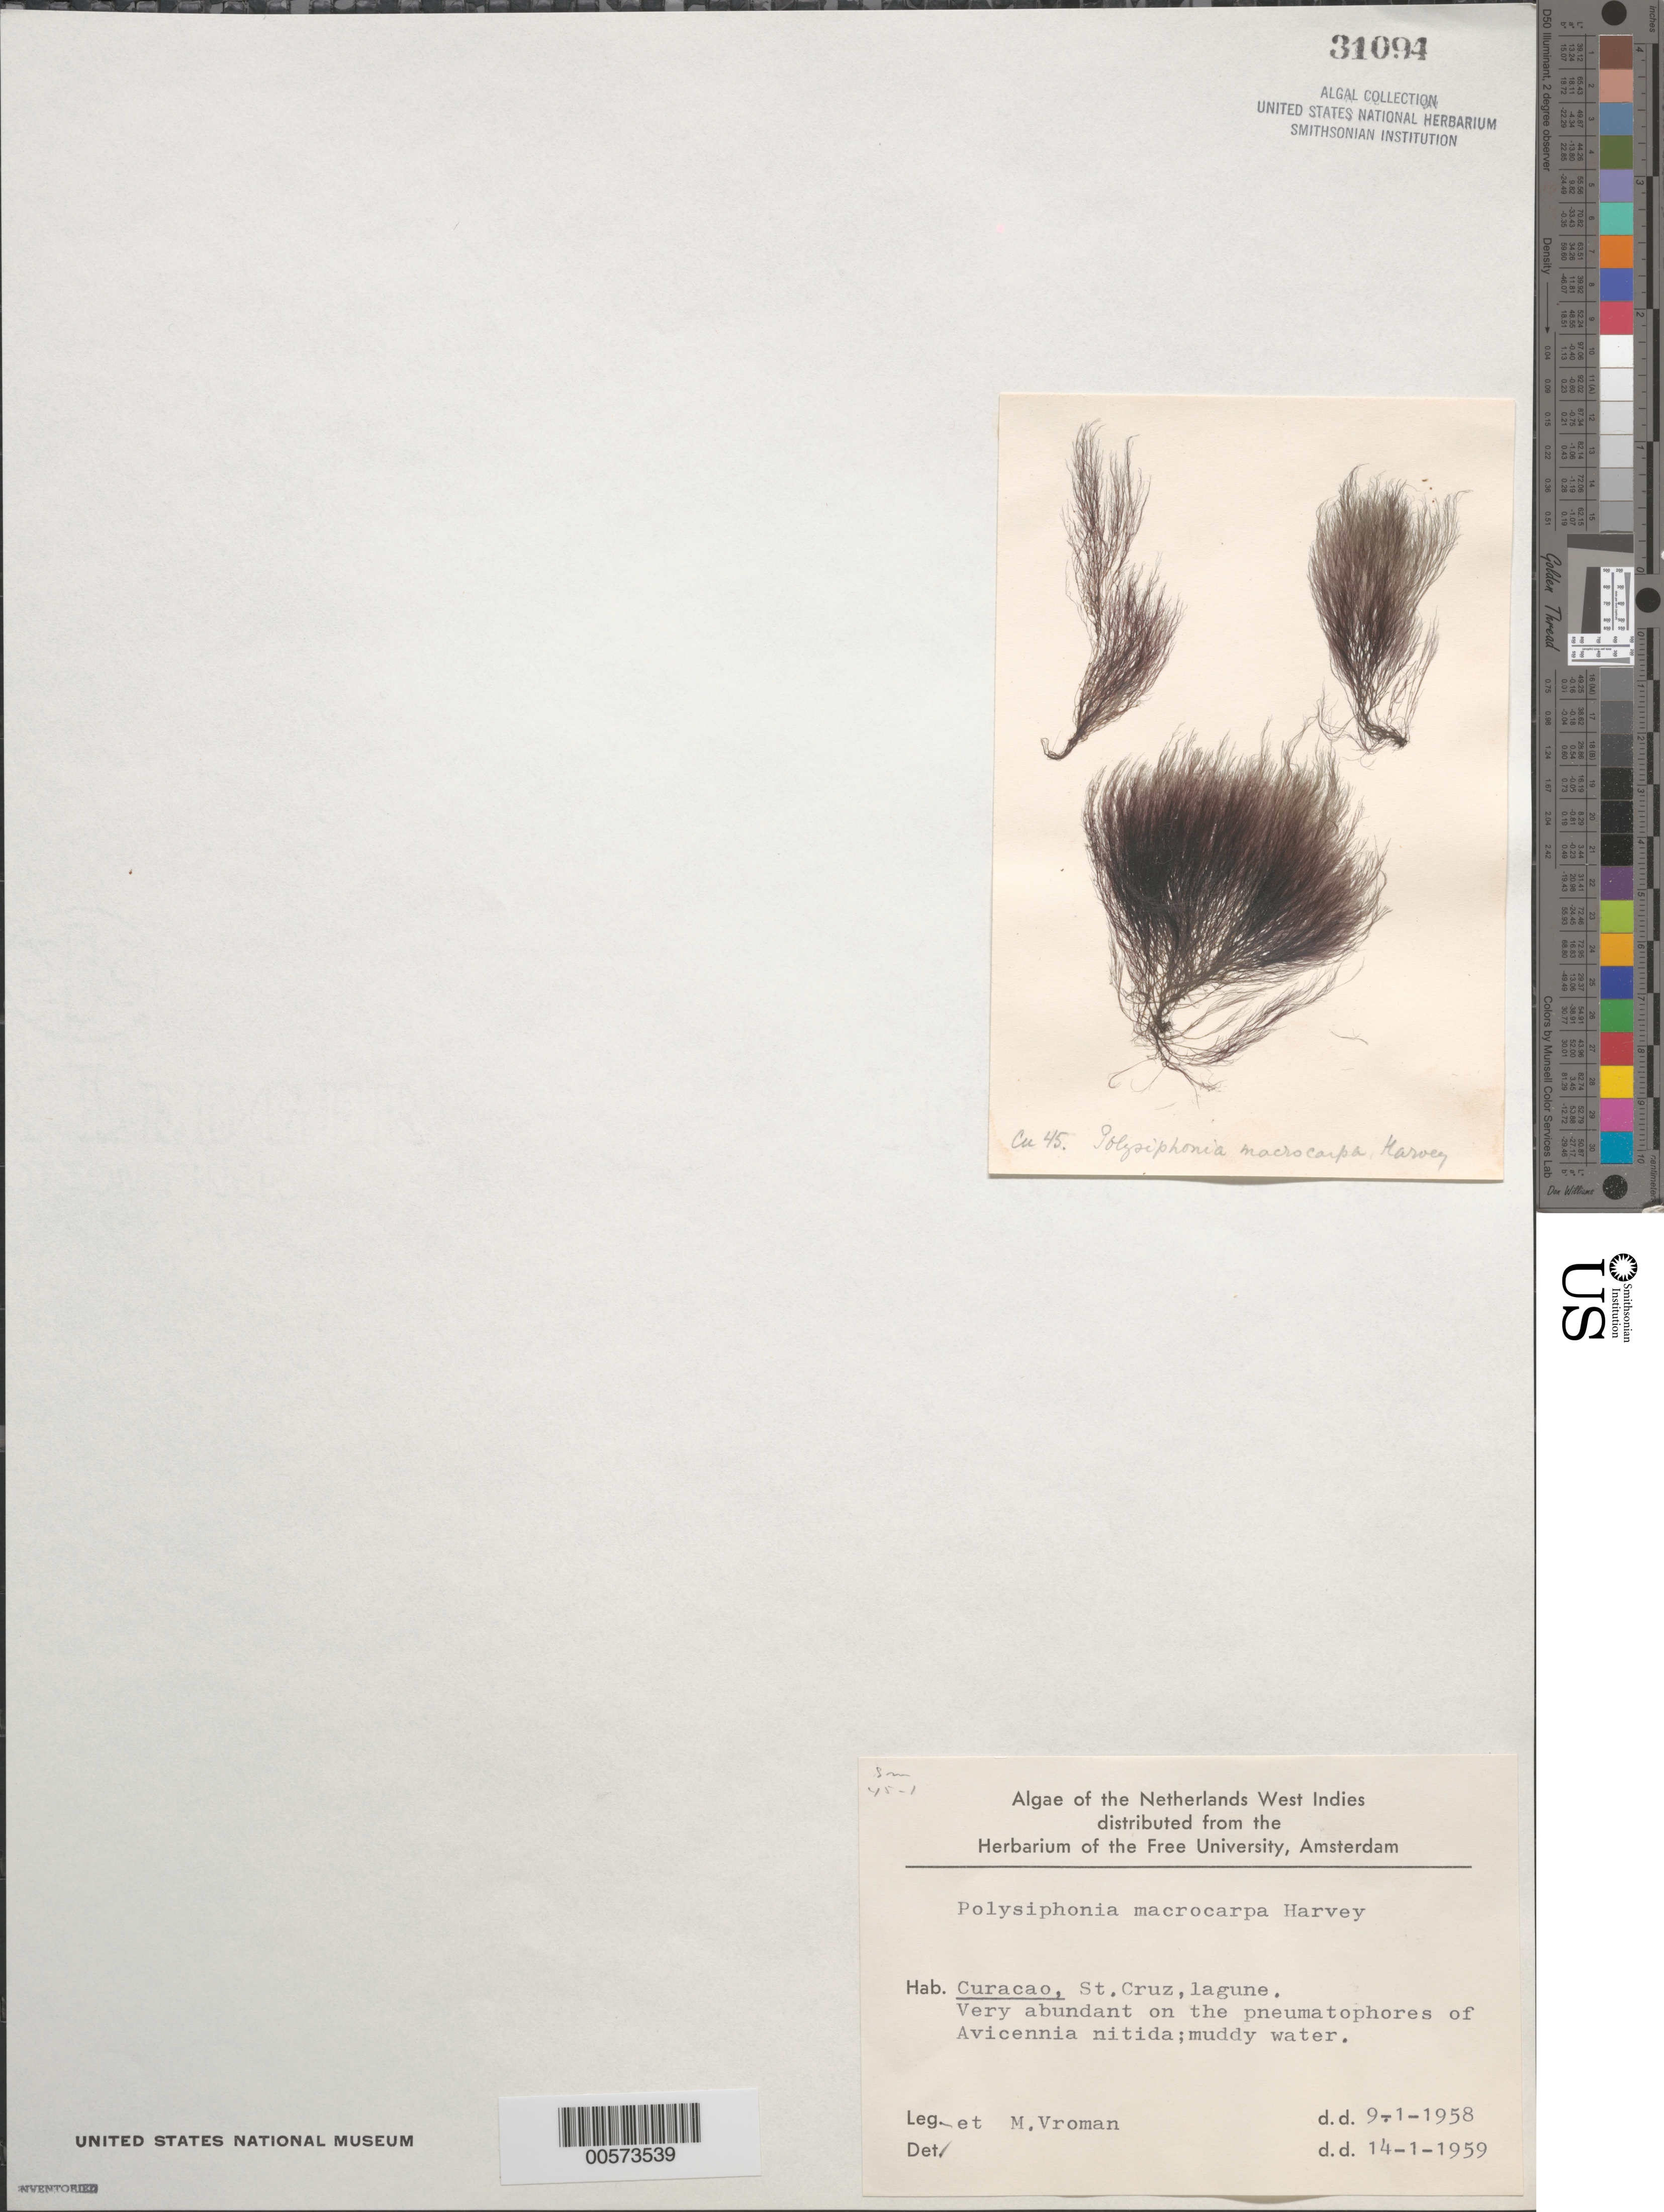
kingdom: Plantae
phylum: Rhodophyta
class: Florideophyceae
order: Ceramiales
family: Rhodomelaceae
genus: Polysiphonia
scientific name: Polysiphonia macrocarpa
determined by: Vroman, M.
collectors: M. Vroman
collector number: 45-1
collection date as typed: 09 Jan 1958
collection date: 1958-01-09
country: Curaçao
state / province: ABC Islands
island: Curaçao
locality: St. Cruz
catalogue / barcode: US 31094